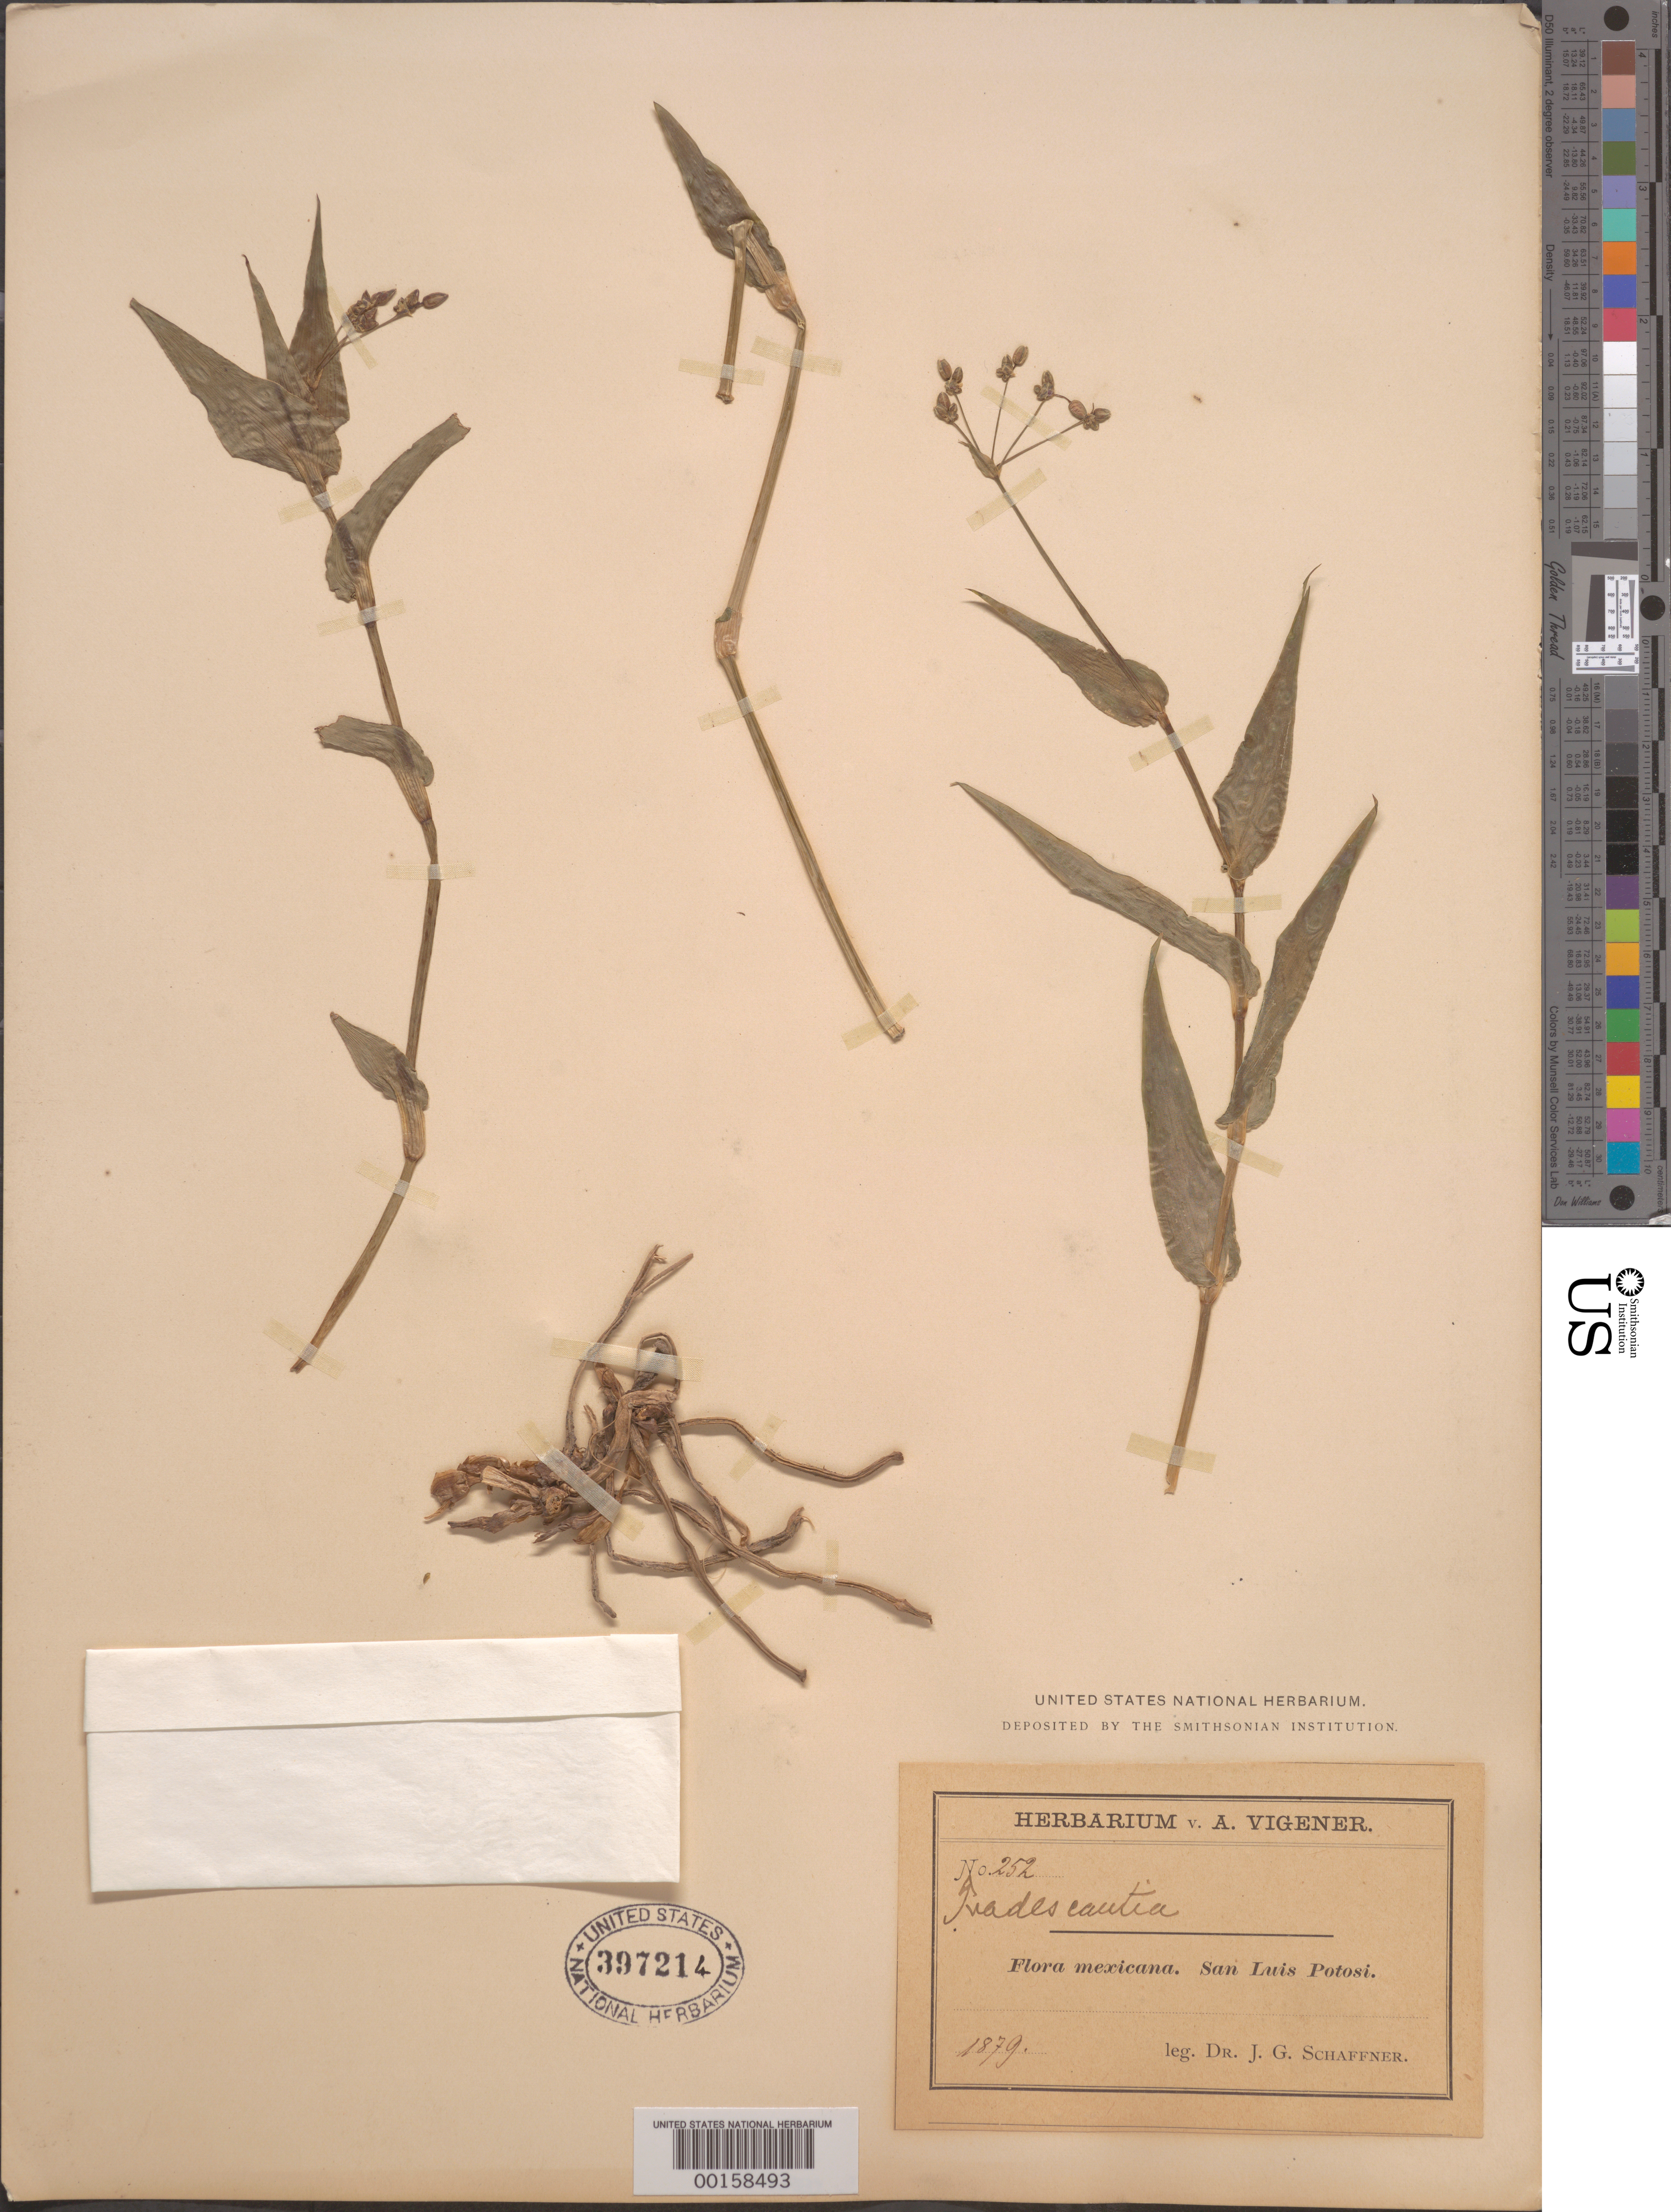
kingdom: Plantae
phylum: Tracheophyta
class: Liliopsida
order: Commelinales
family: Commelinaceae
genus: Gibasis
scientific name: Gibasis karwinskyana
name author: (Schult. & Schult. f.) Rohweder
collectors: J. G. Schaffner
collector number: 252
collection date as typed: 1879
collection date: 1879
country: Mexico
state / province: San Luis Potosí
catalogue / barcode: US 397214